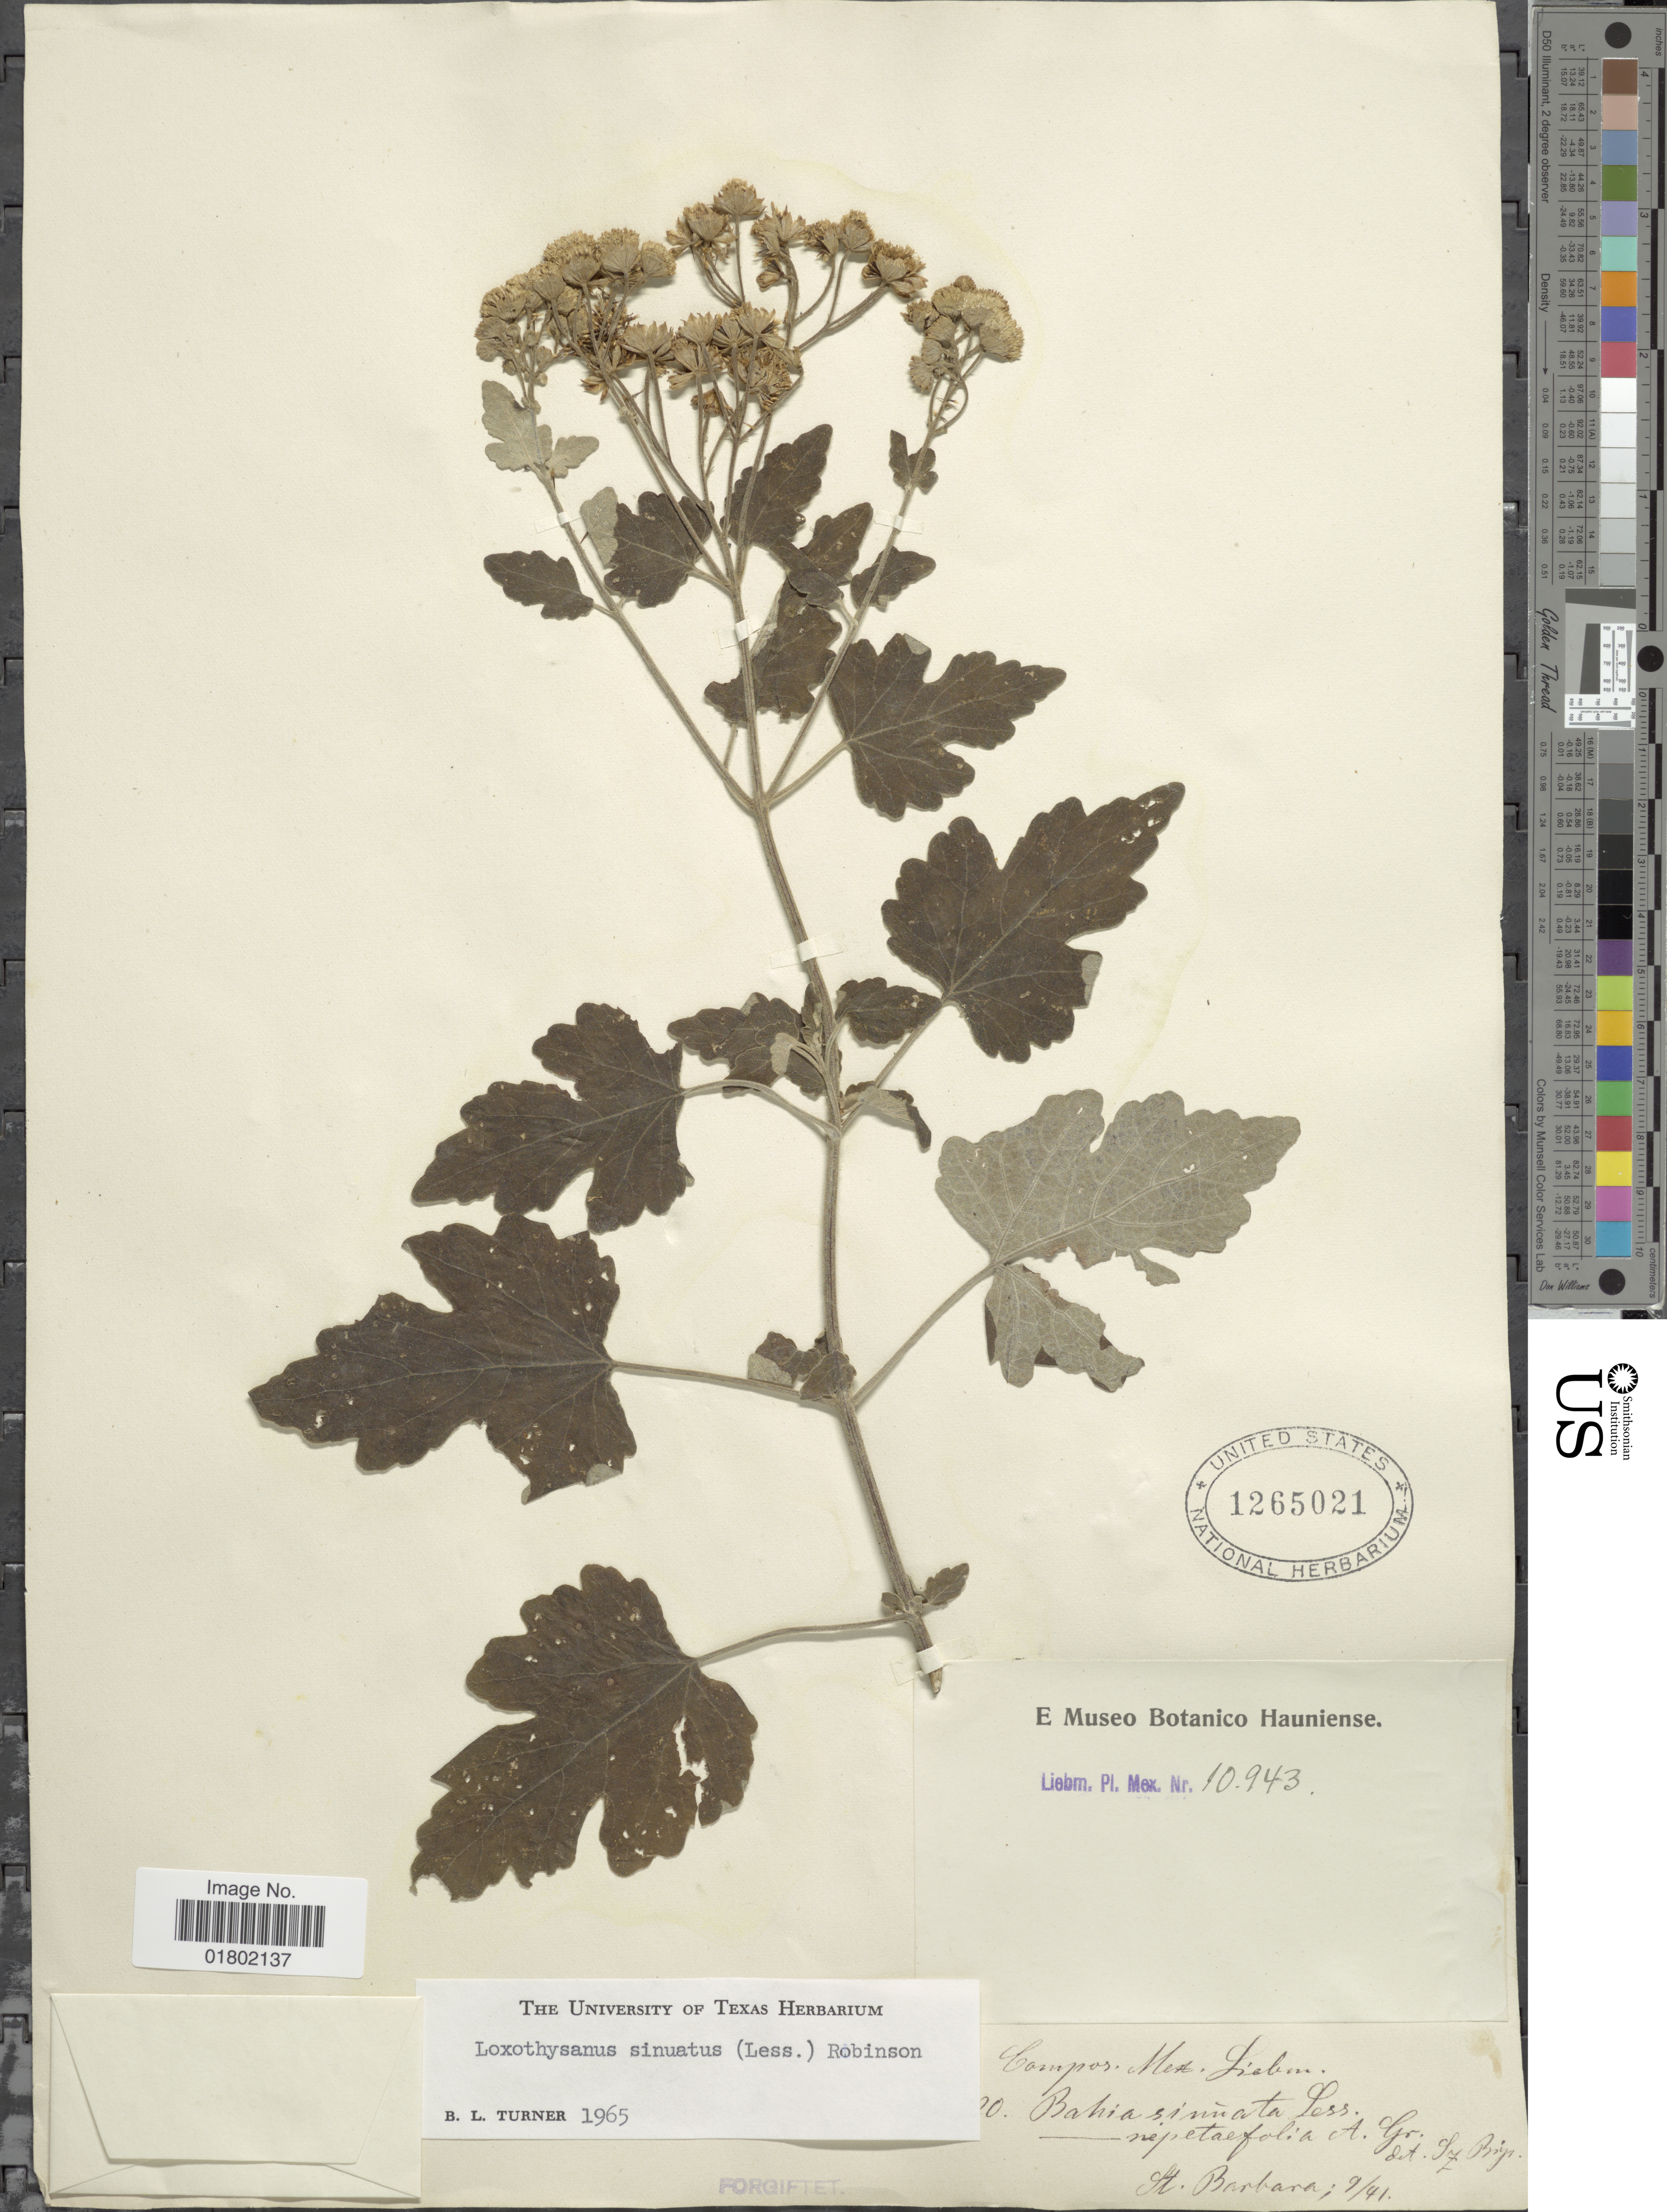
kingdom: Plantae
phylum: Tracheophyta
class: Magnoliopsida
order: Asterales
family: Asteraceae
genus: Loxothysanus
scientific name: Loxothysanus sinuatus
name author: (Less.) B.L. Rob.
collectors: Leibm.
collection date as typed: Transcribed d/m/y: /9/41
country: Mexico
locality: St. Barbara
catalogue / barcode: US 1265021